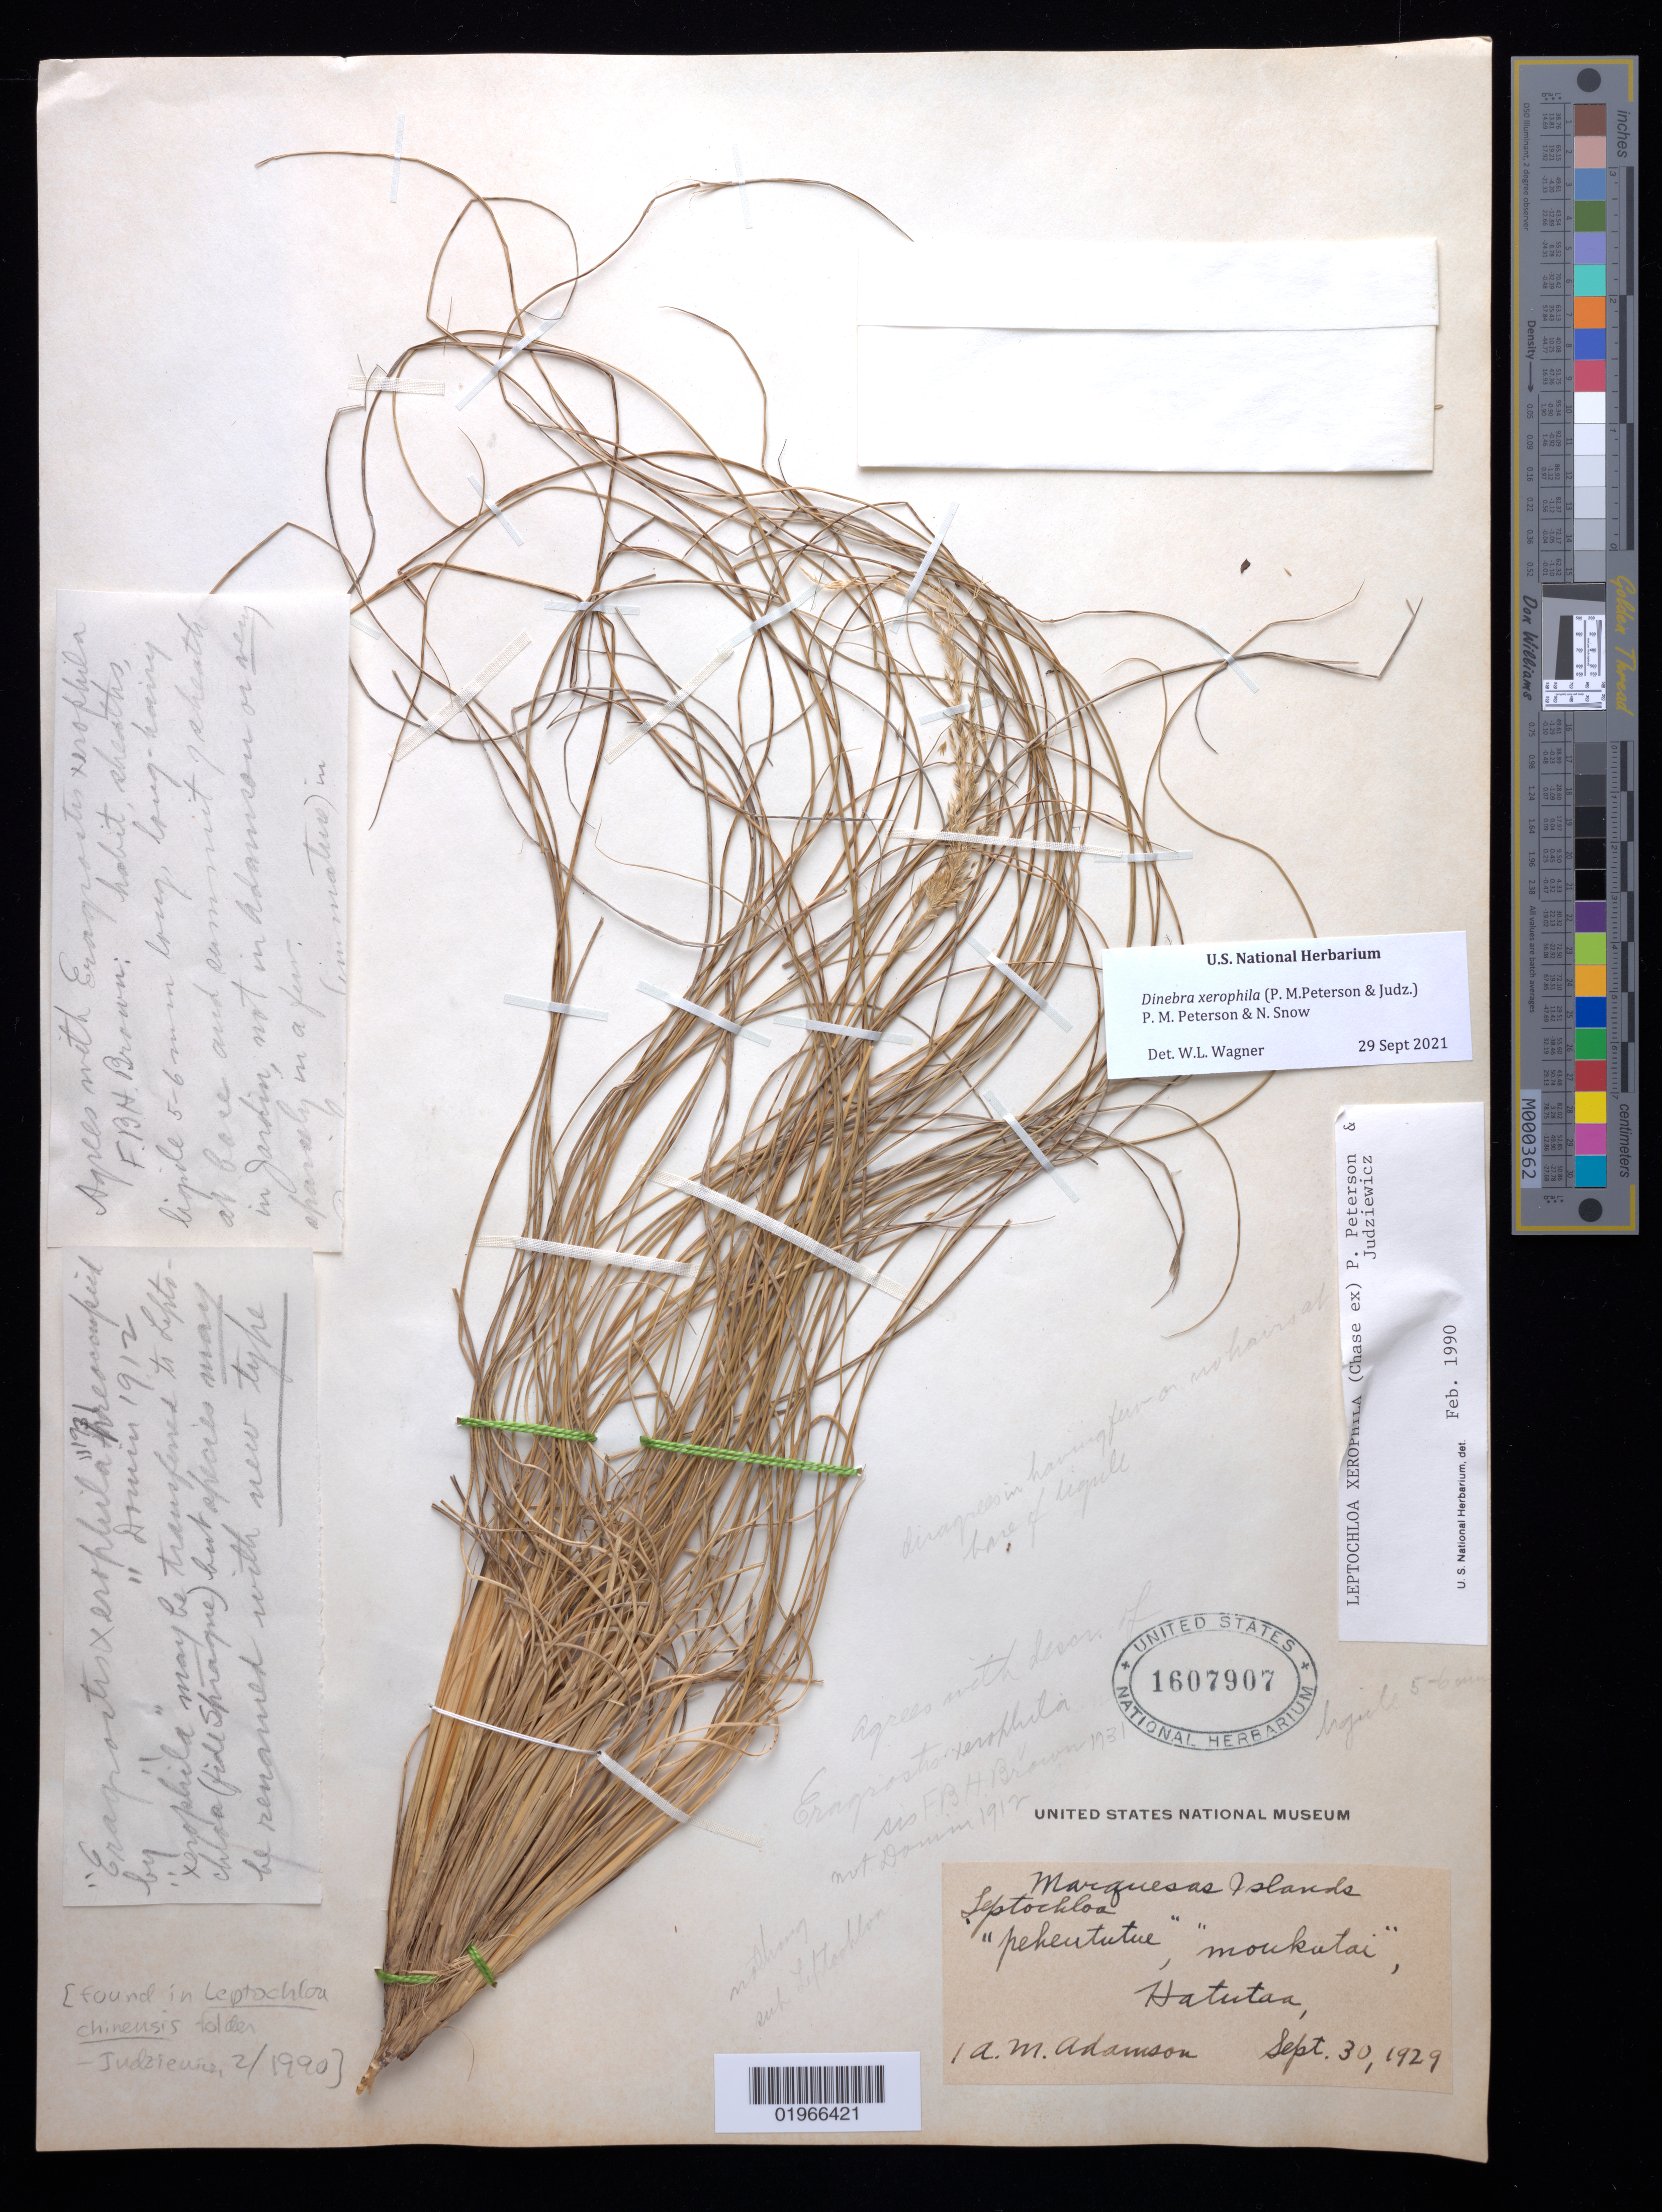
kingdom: Plantae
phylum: Tracheophyta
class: Liliopsida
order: Poales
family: Poaceae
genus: Dinebra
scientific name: Dinebra xerophila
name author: (P.M. Peterson & Judz.) P.M. Peterson & N. Snow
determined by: Wagner, W. L., (BOT), Smithsonian Institution - National Museum of Natural History (UNITED STATES)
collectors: A. M. Adamson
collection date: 1929-09-30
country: French Polynesia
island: Hatutaa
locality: Hatutaa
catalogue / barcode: US 1607907